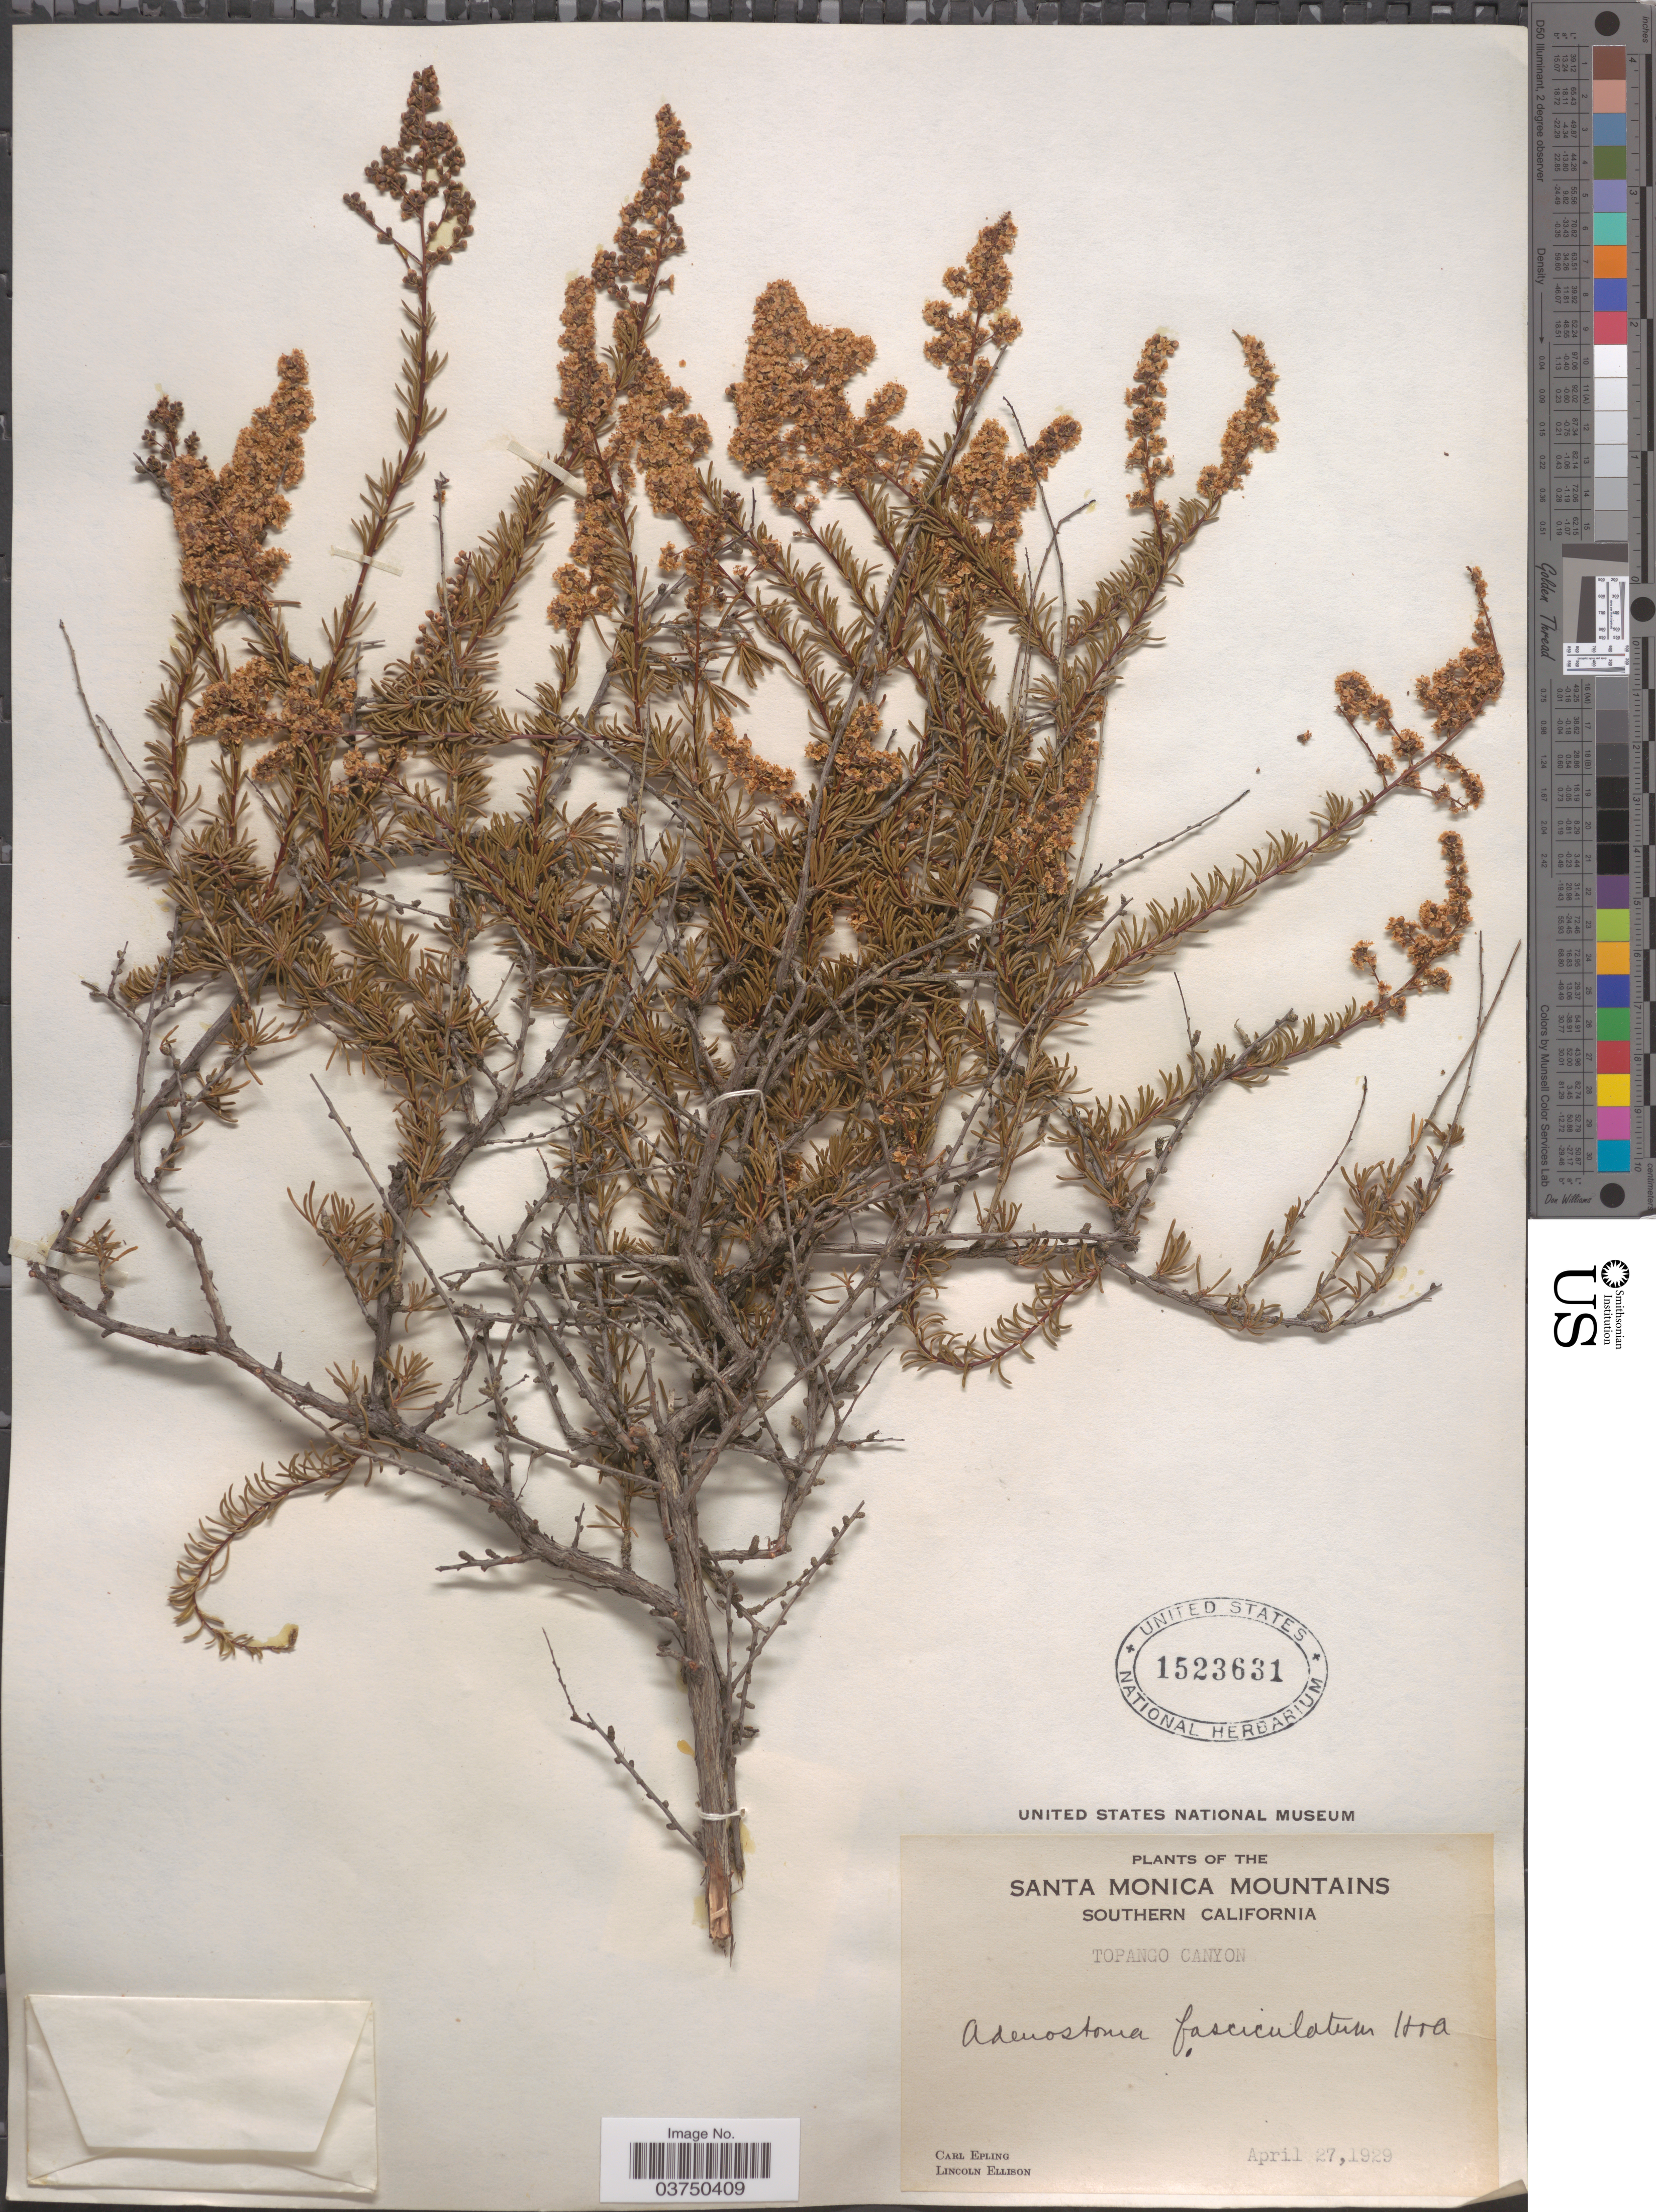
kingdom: Plantae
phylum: Tracheophyta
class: Magnoliopsida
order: Rosales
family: Rosaceae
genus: Adenostoma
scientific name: Adenostoma fasciculatum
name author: Hook. & Arn.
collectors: C. C. Epling & L. Ellison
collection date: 1929-04-27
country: United States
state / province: California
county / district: Los Angeles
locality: Santa Monica Mountains. Southern California. Topanco Canyon.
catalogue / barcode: US 1523631